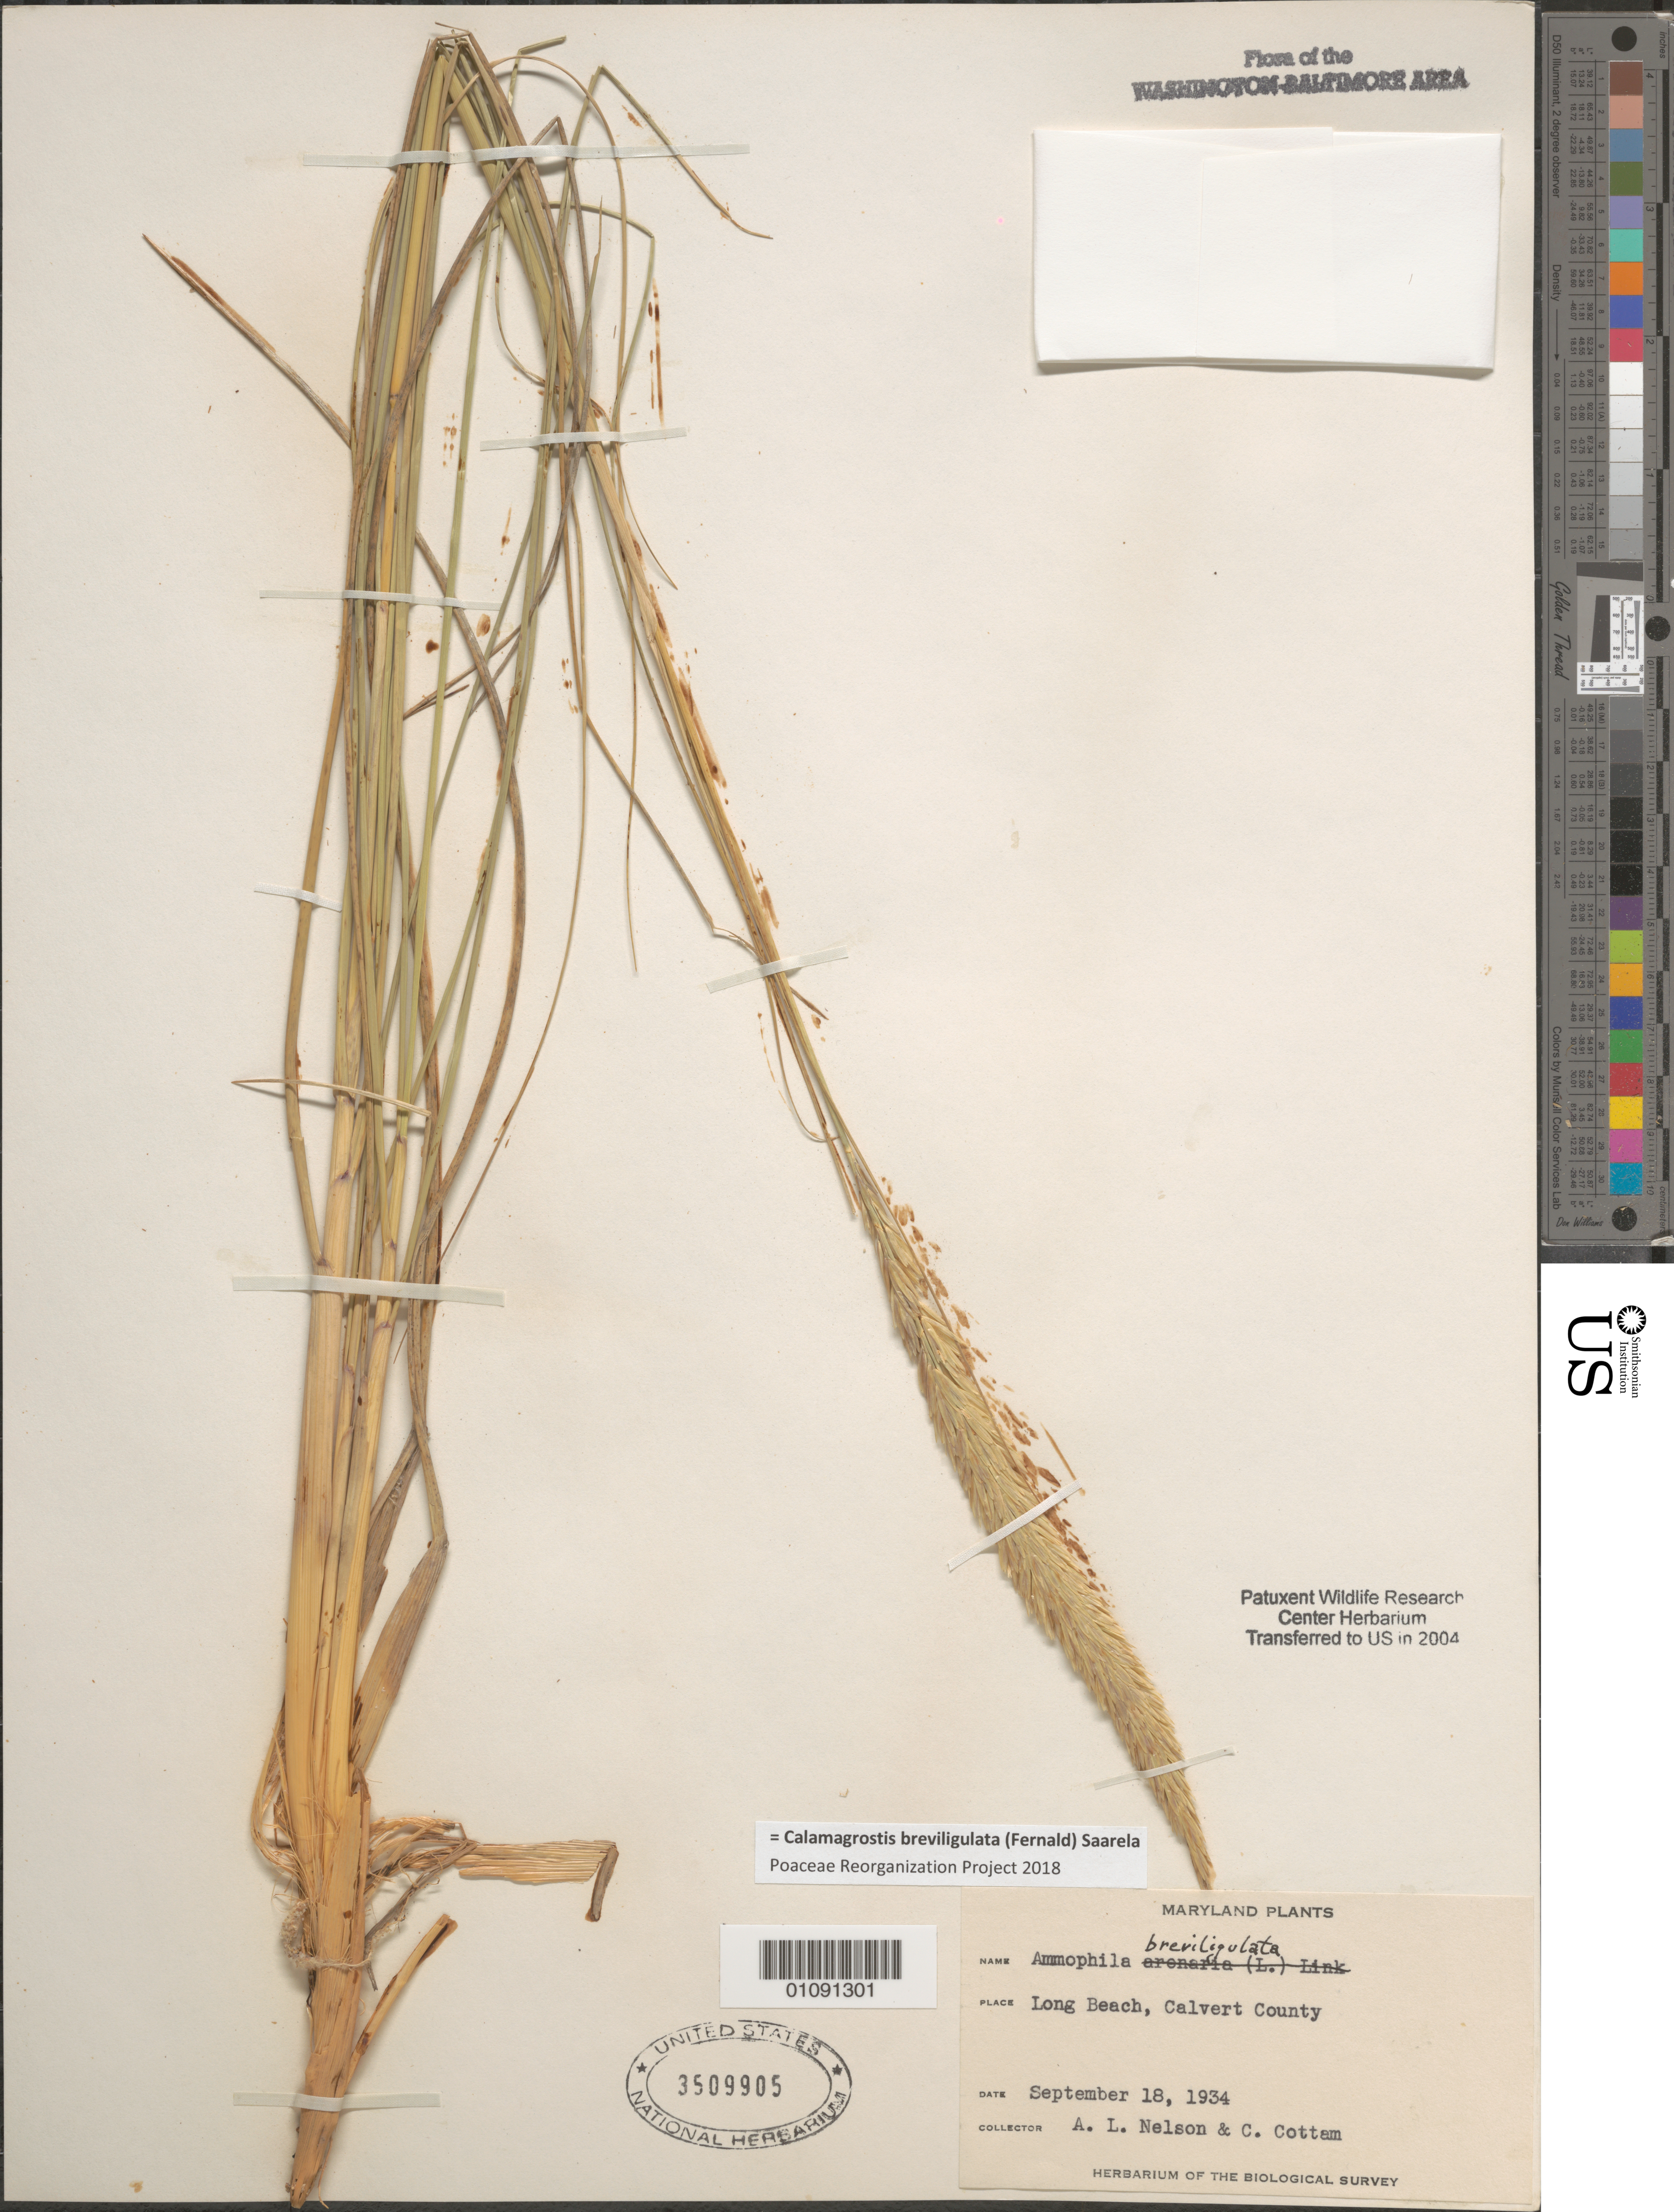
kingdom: Plantae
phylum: Tracheophyta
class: Liliopsida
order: Poales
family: Poaceae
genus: Calamagrostis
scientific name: Calamagrostis breviligulata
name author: (Fernald) Saarela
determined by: Poaceae Reorganization Project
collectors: A. L. Nelson & C. Cottam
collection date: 1934-09-18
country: United States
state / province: Maryland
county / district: Calvert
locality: Long Beach.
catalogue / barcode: US 3509905